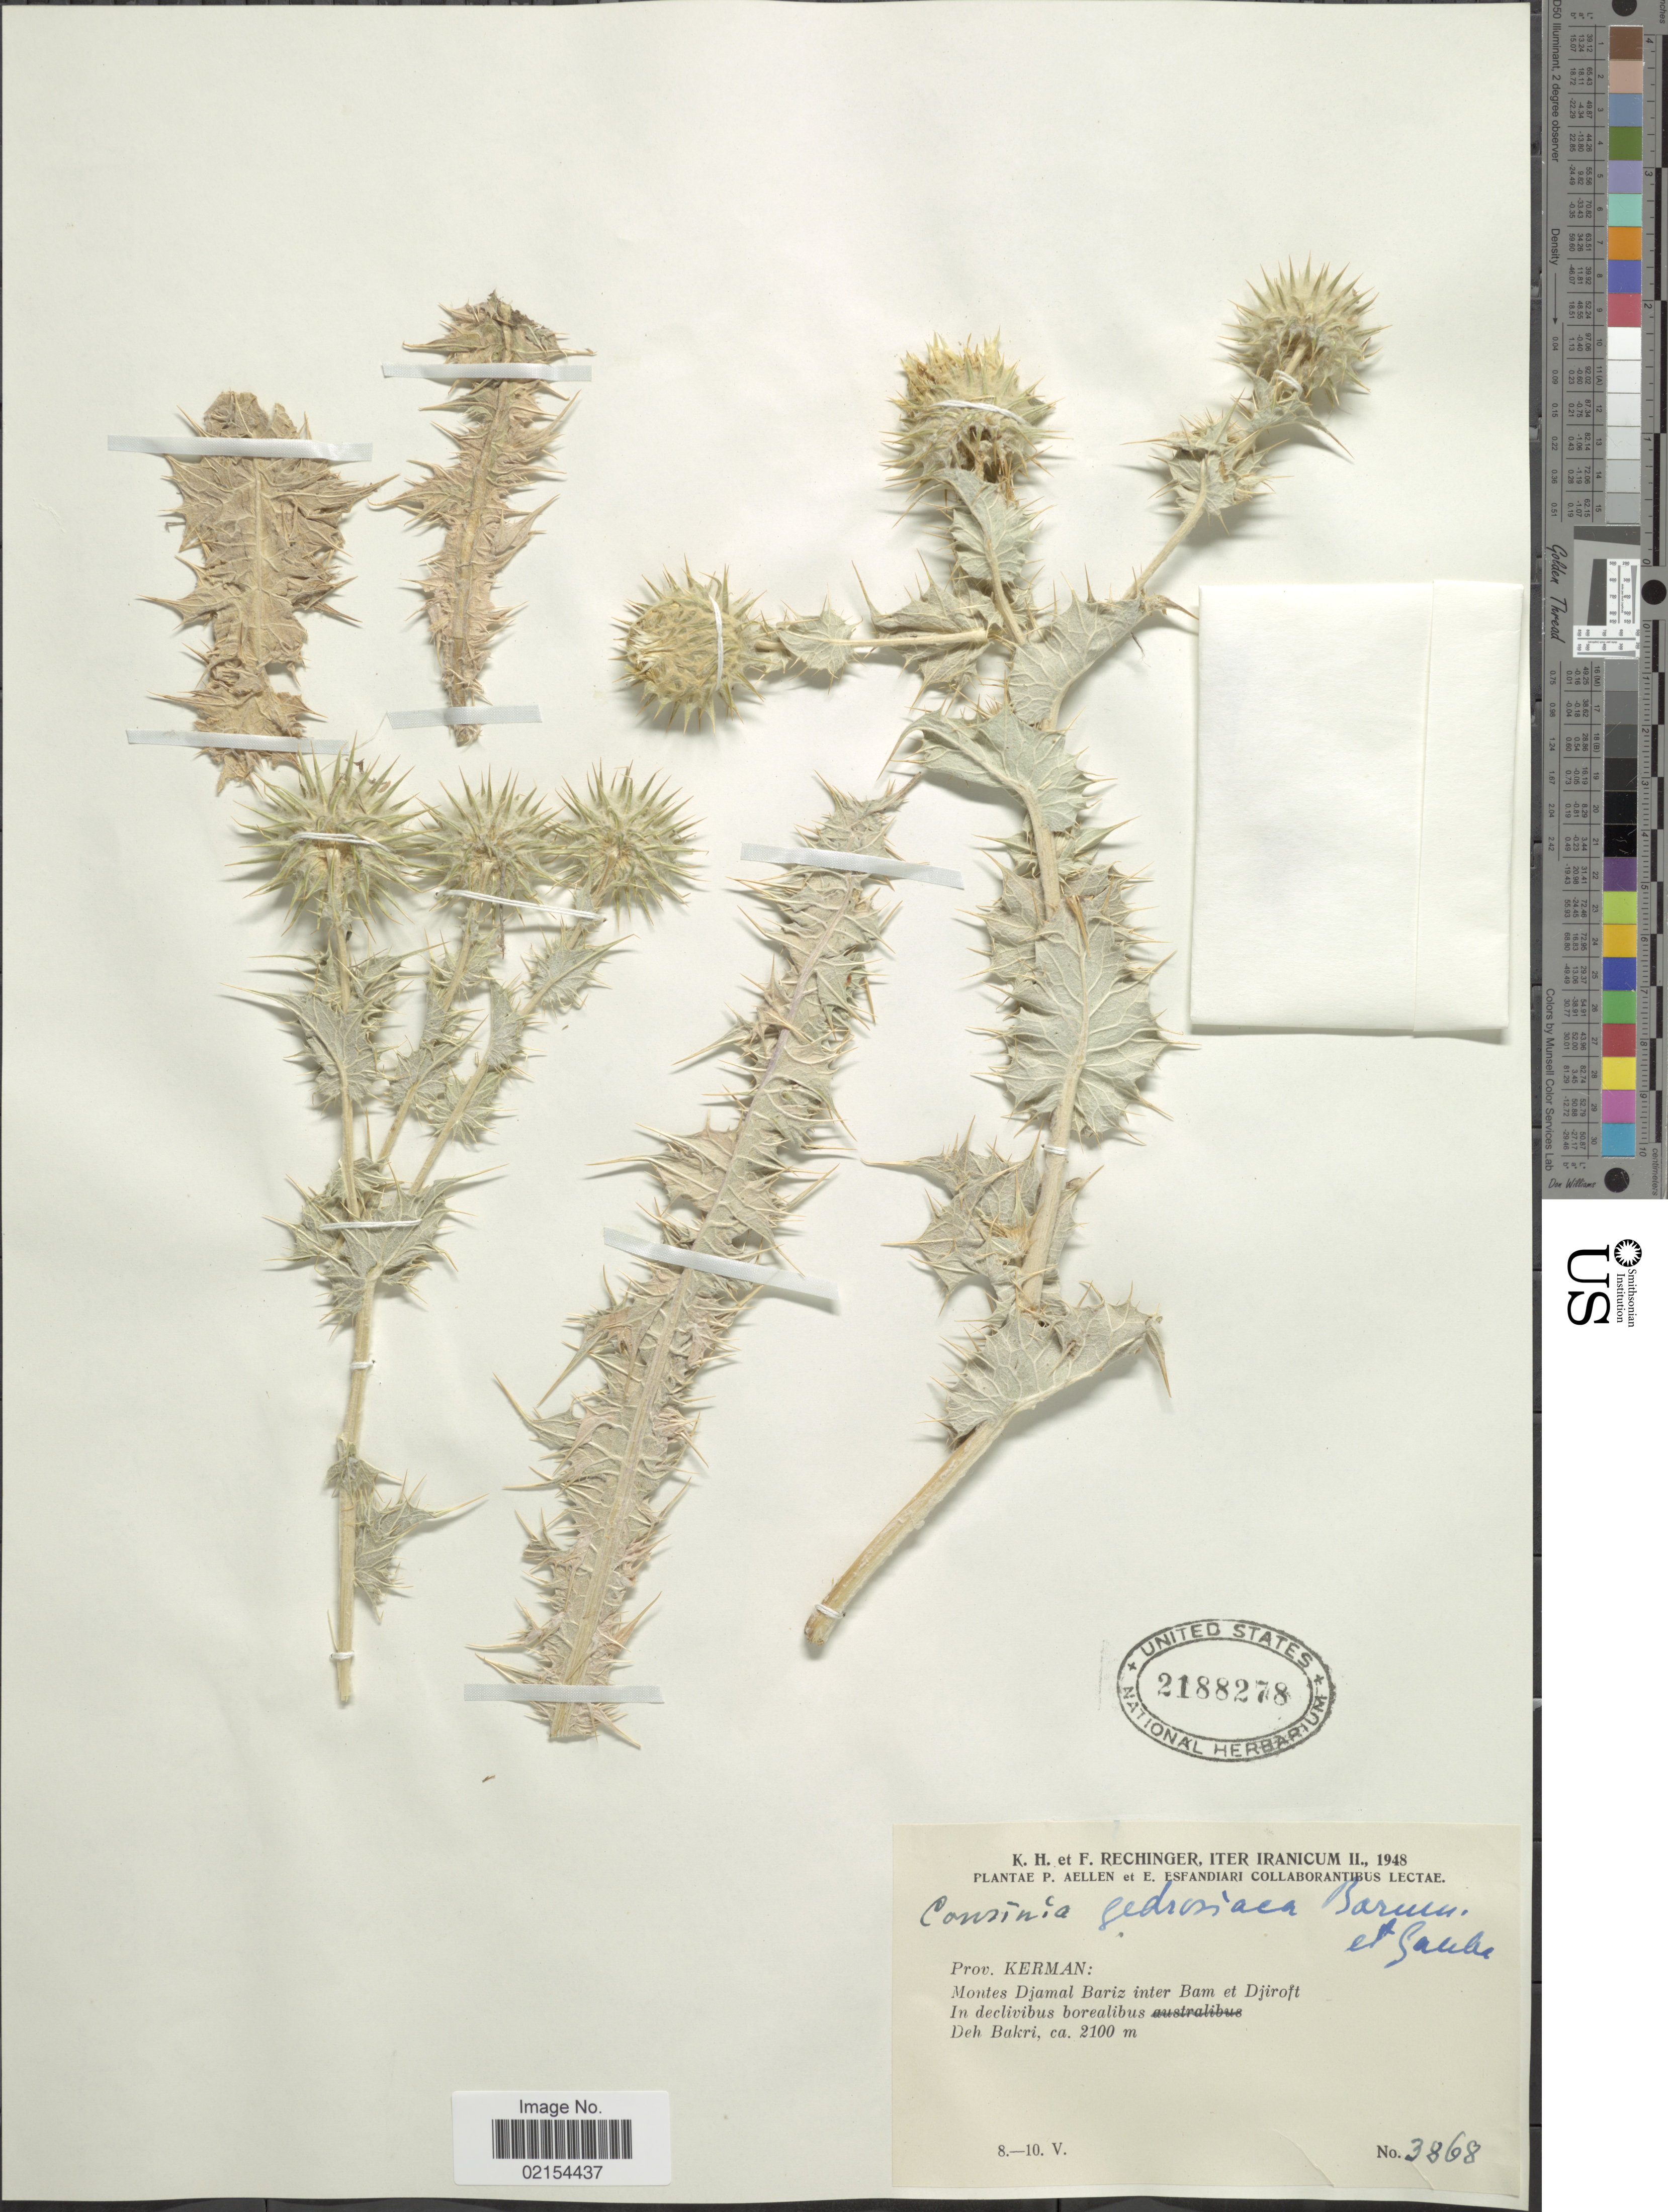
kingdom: Plantae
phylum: Tracheophyta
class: Magnoliopsida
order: Asterales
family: Asteraceae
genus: Cousinia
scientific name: Cousinia gedrosiaca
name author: Bornm. & Gauba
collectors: K. H. Rechinger & F. Rechinger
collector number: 3868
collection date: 1948-05-08/1948-05-10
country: Iran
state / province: Kerman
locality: Iter Iranicum, Prov. Kerman: Montes Djamal Bariz inter Bam et Djiroft, In declivibus borealibus, Deh Bakri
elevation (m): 2100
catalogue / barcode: US 2188278